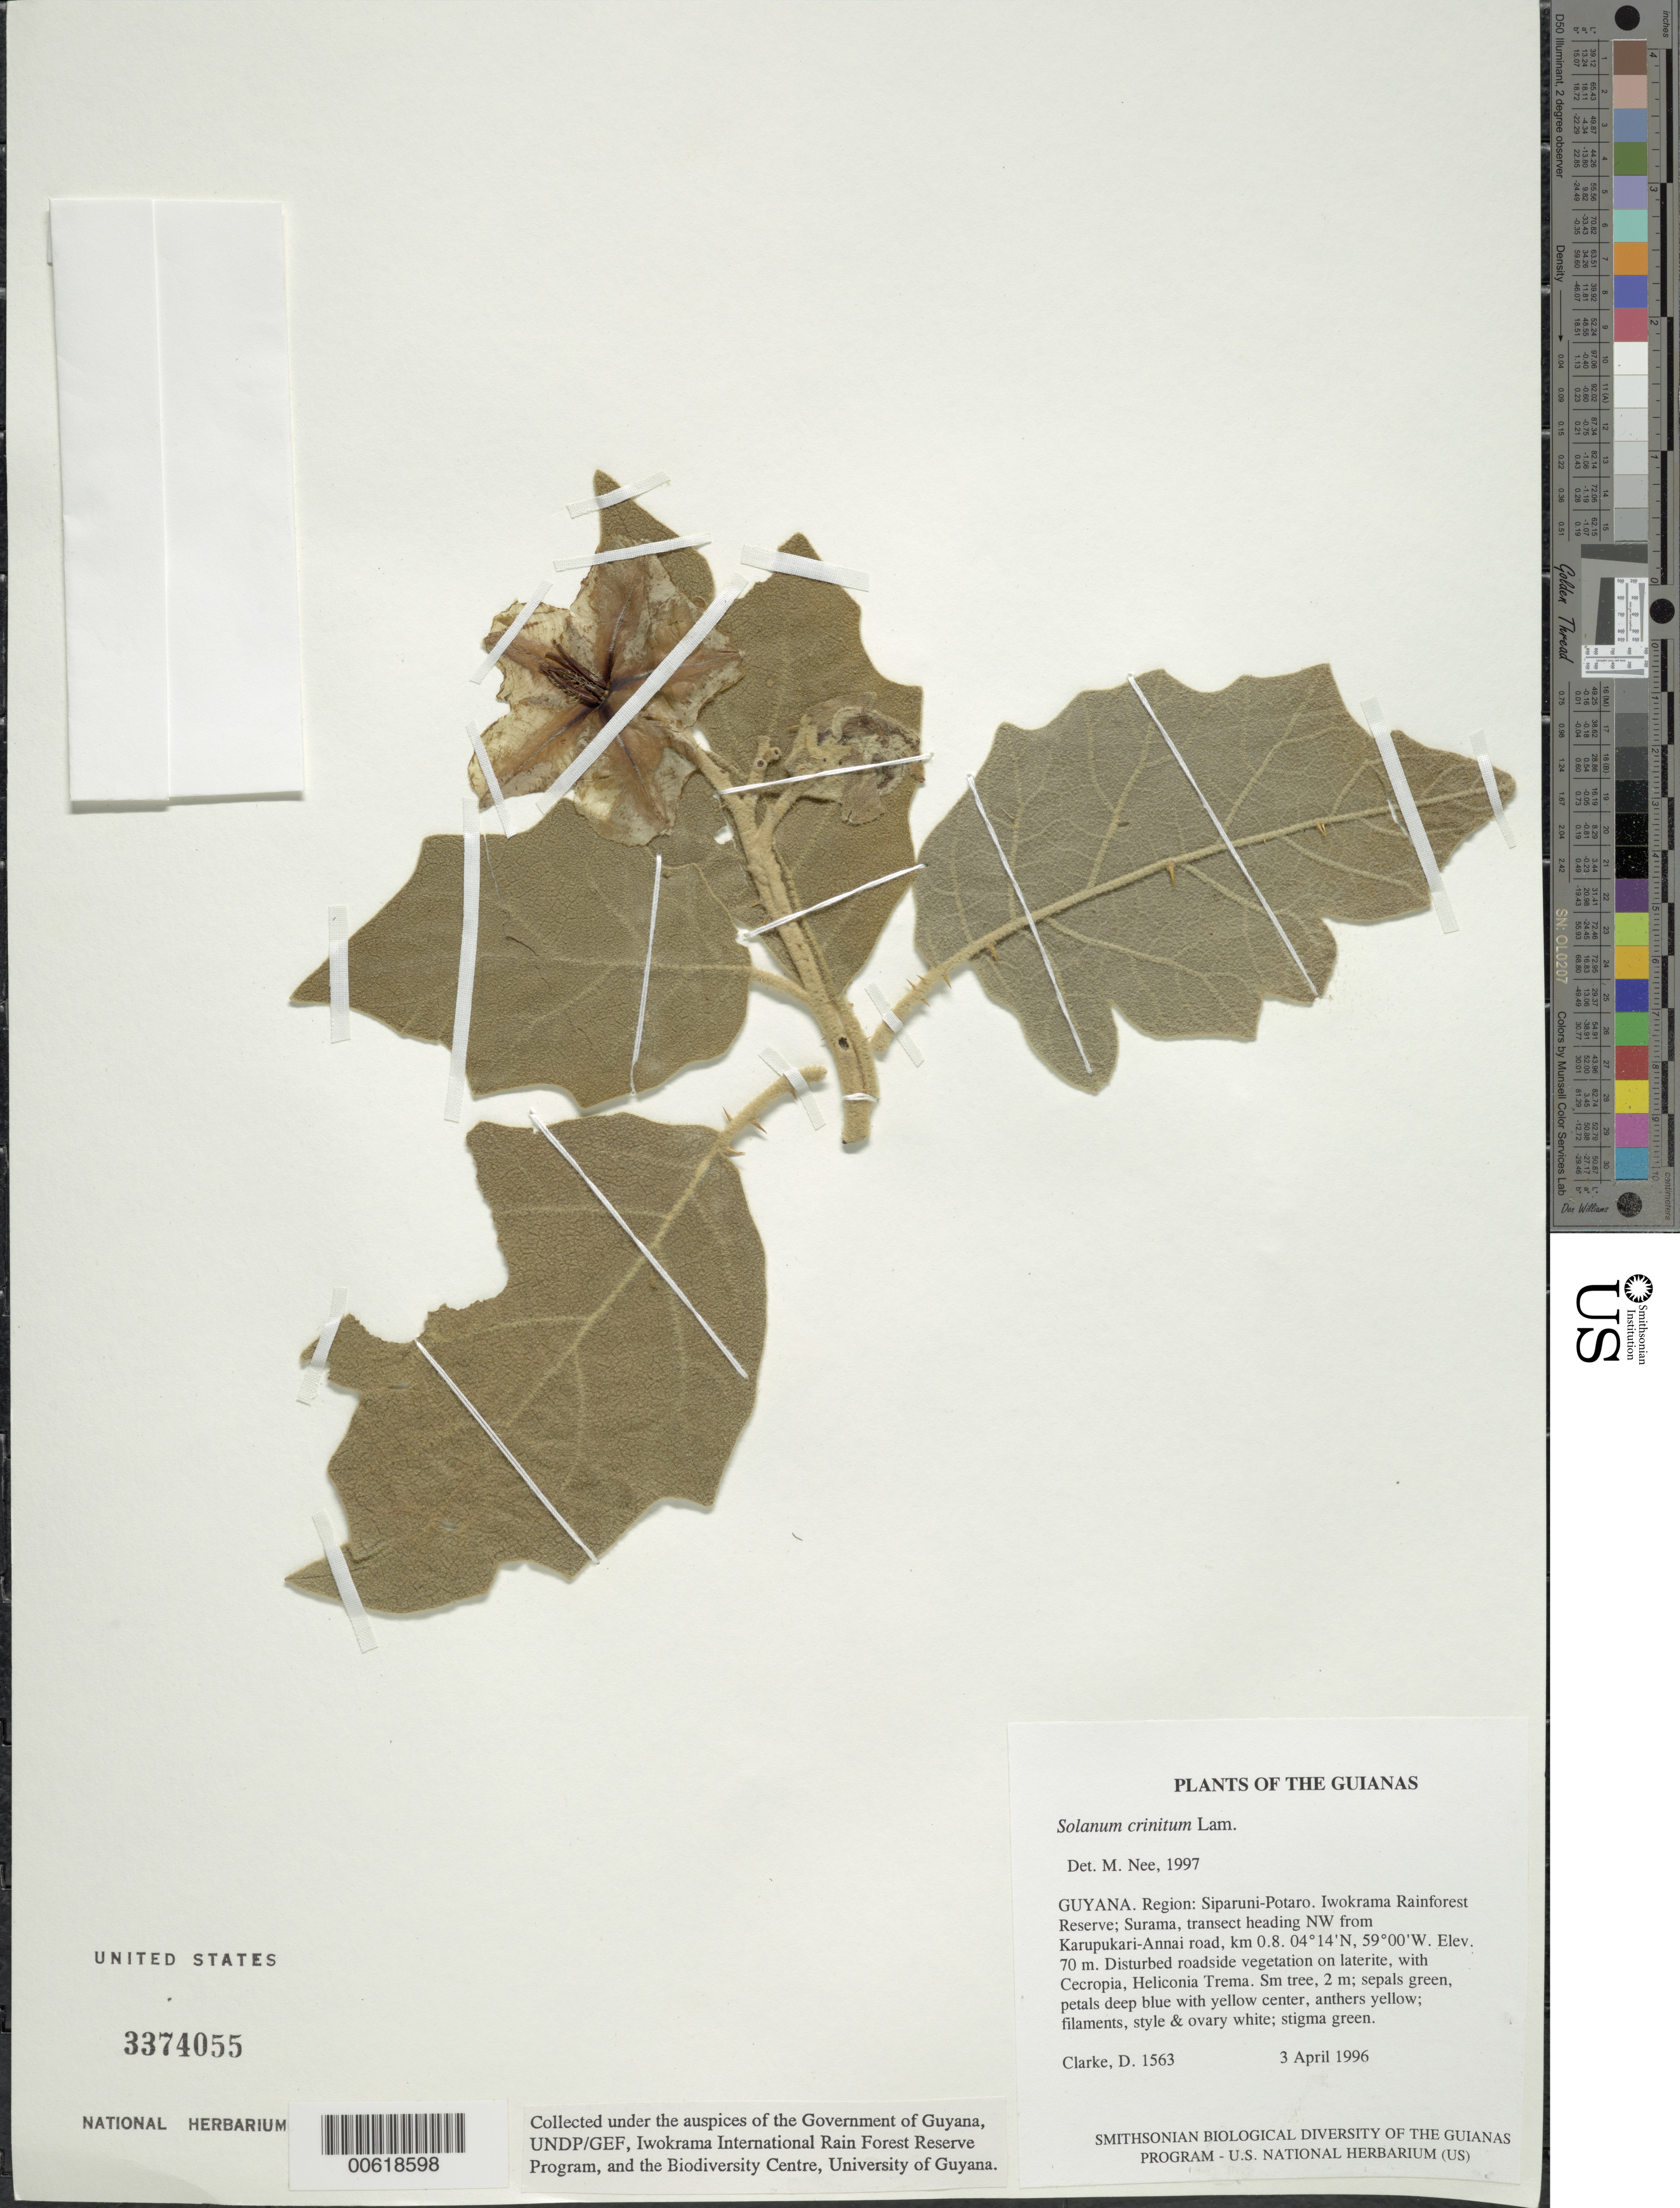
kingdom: Plantae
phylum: Tracheophyta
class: Magnoliopsida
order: Solanales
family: Solanaceae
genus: Solanum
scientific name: Solanum crinitum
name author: Lam.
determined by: Nee, Michael H.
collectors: H. D. Clarke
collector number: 1563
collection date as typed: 4 Apr 1996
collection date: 1996-04-04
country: Guyana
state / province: Potaro-Siparuni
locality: Iwokrama Rainforest Reserve; Surama, transect heading NW from Karupukari-Annai road, km 0.8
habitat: Disturbed roadside vegetation on laterite,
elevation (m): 70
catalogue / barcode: US 3374055